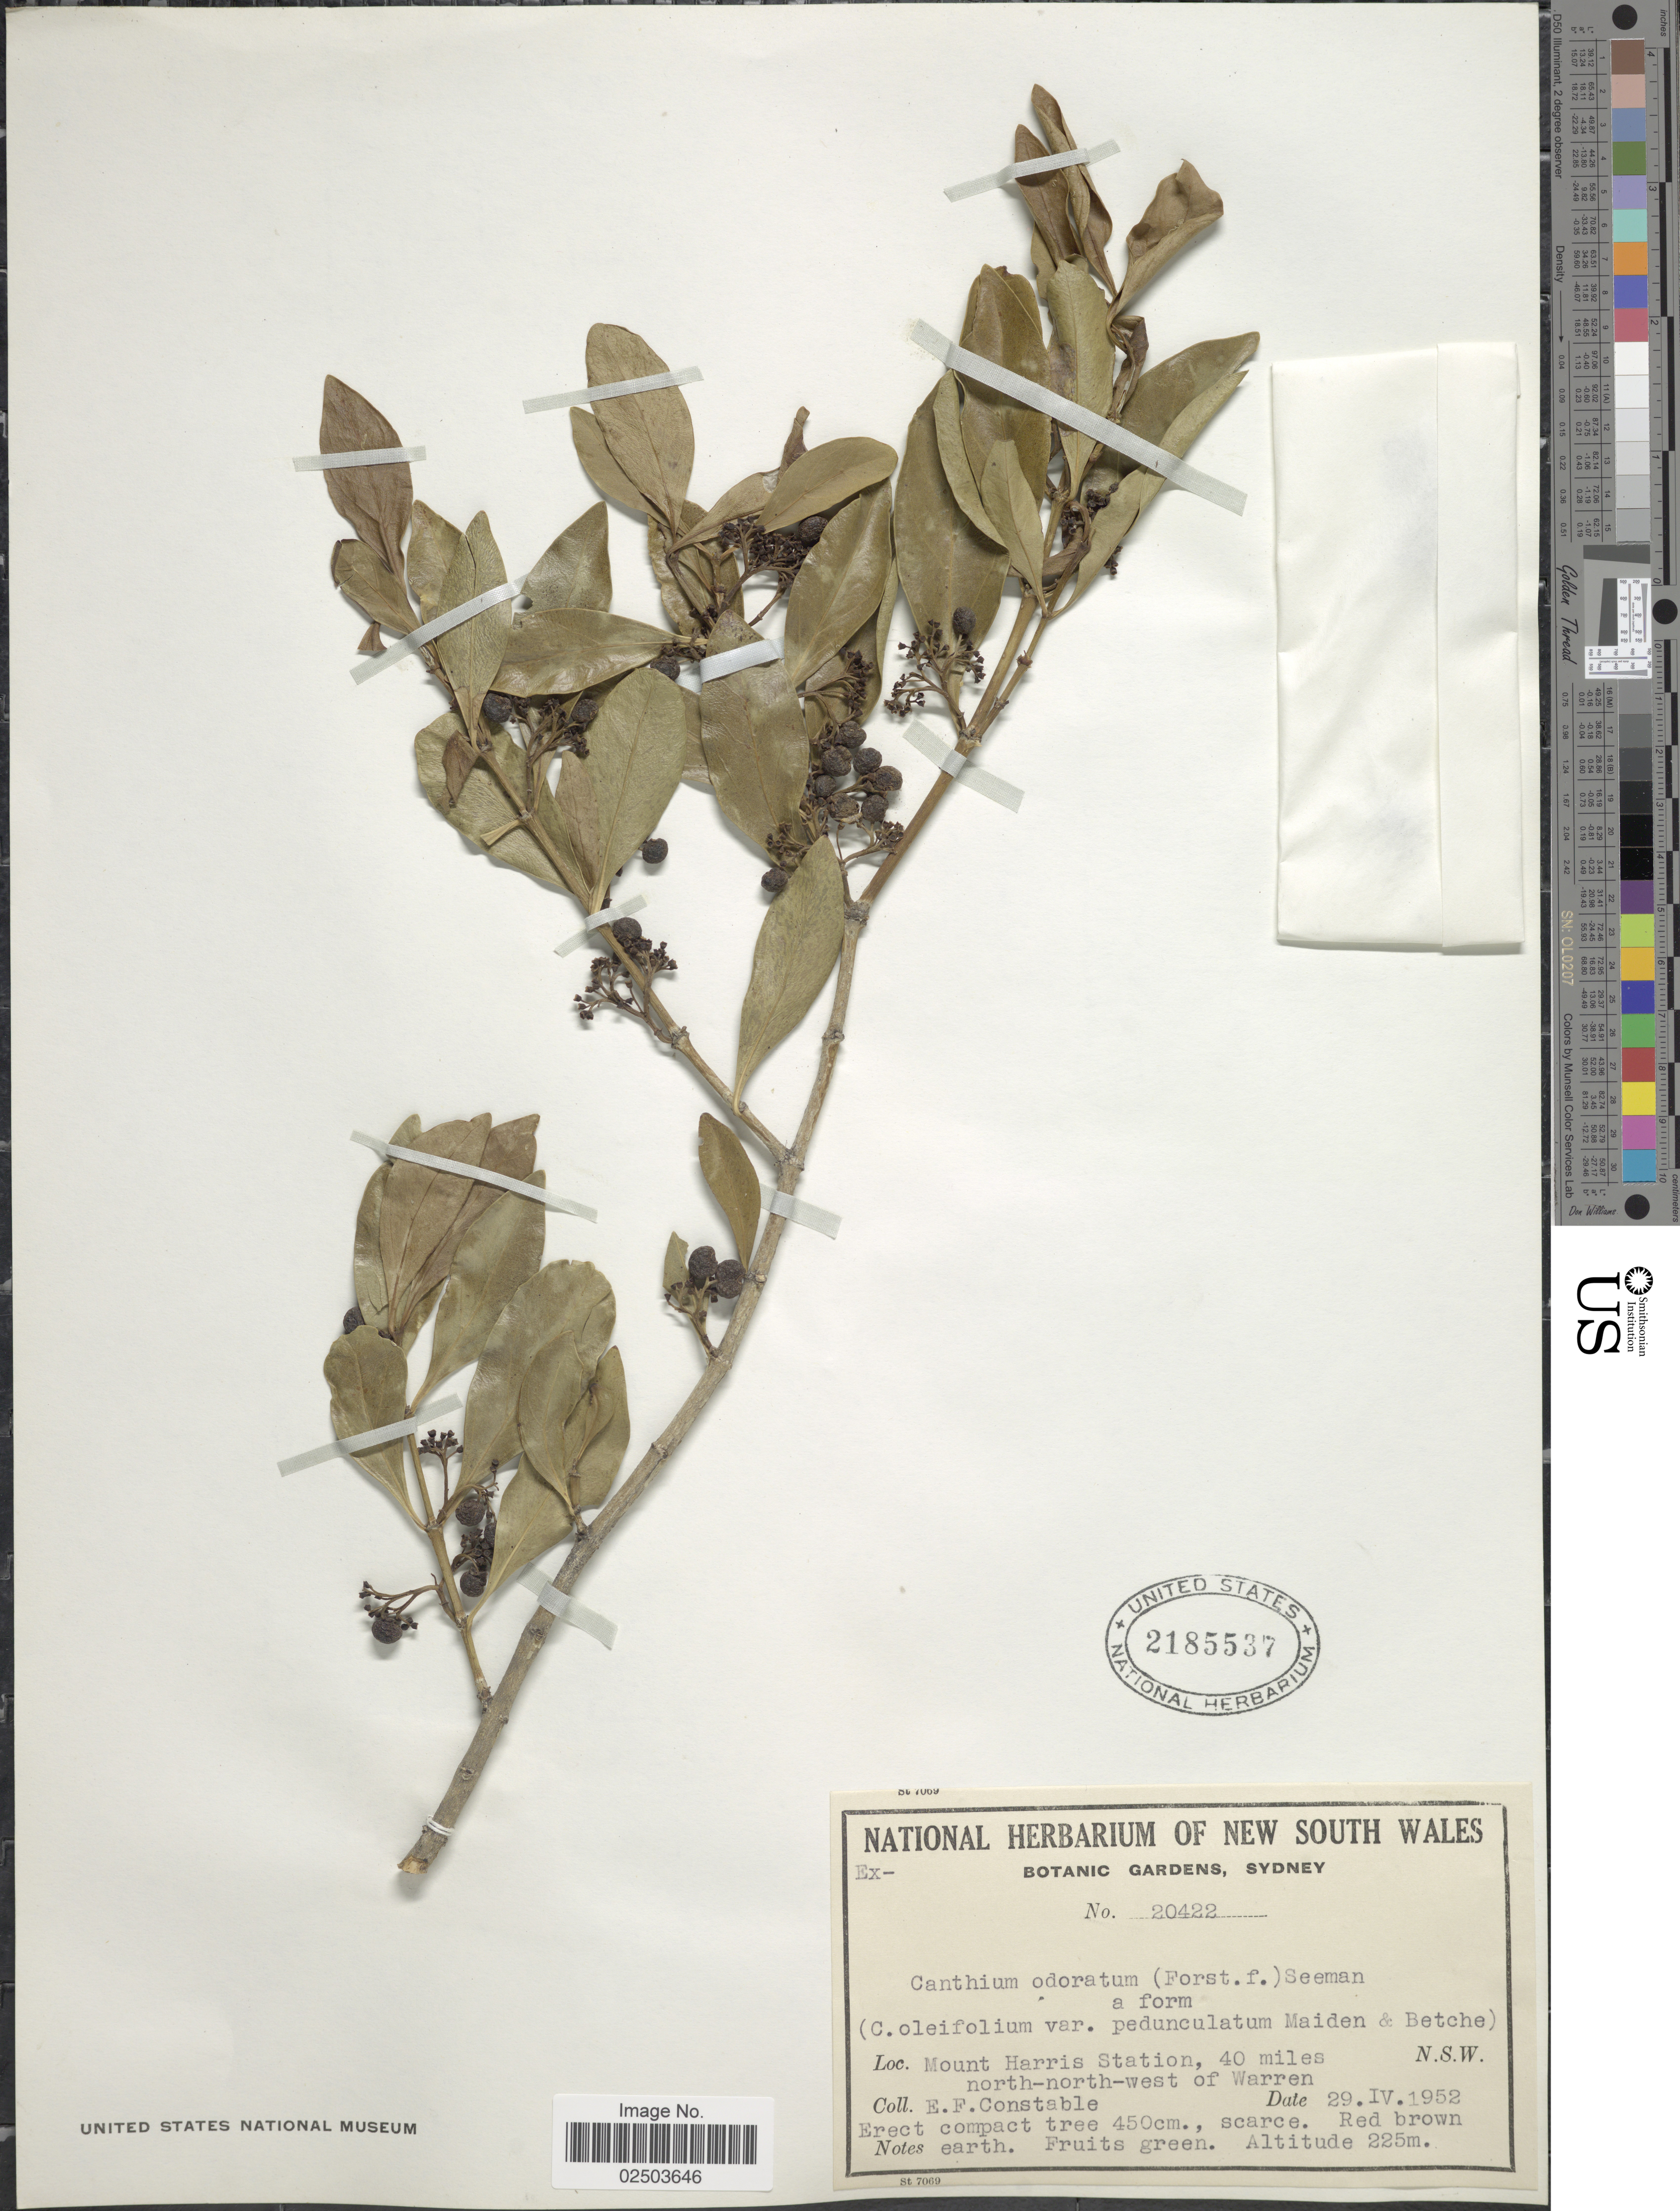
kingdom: Plantae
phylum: Tracheophyta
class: Magnoliopsida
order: Gentianales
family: Rubiaceae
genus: Psydrax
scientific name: Psydrax odorata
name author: (G. Forst.) A.C. Sm. & S.P. Darwin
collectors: E. F. Constable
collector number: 20422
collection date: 1952-04-29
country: Australia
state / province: New South Wales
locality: Mount Harris Station, 40 miles north-north-west of Warren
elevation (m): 225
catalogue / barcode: US 2185537